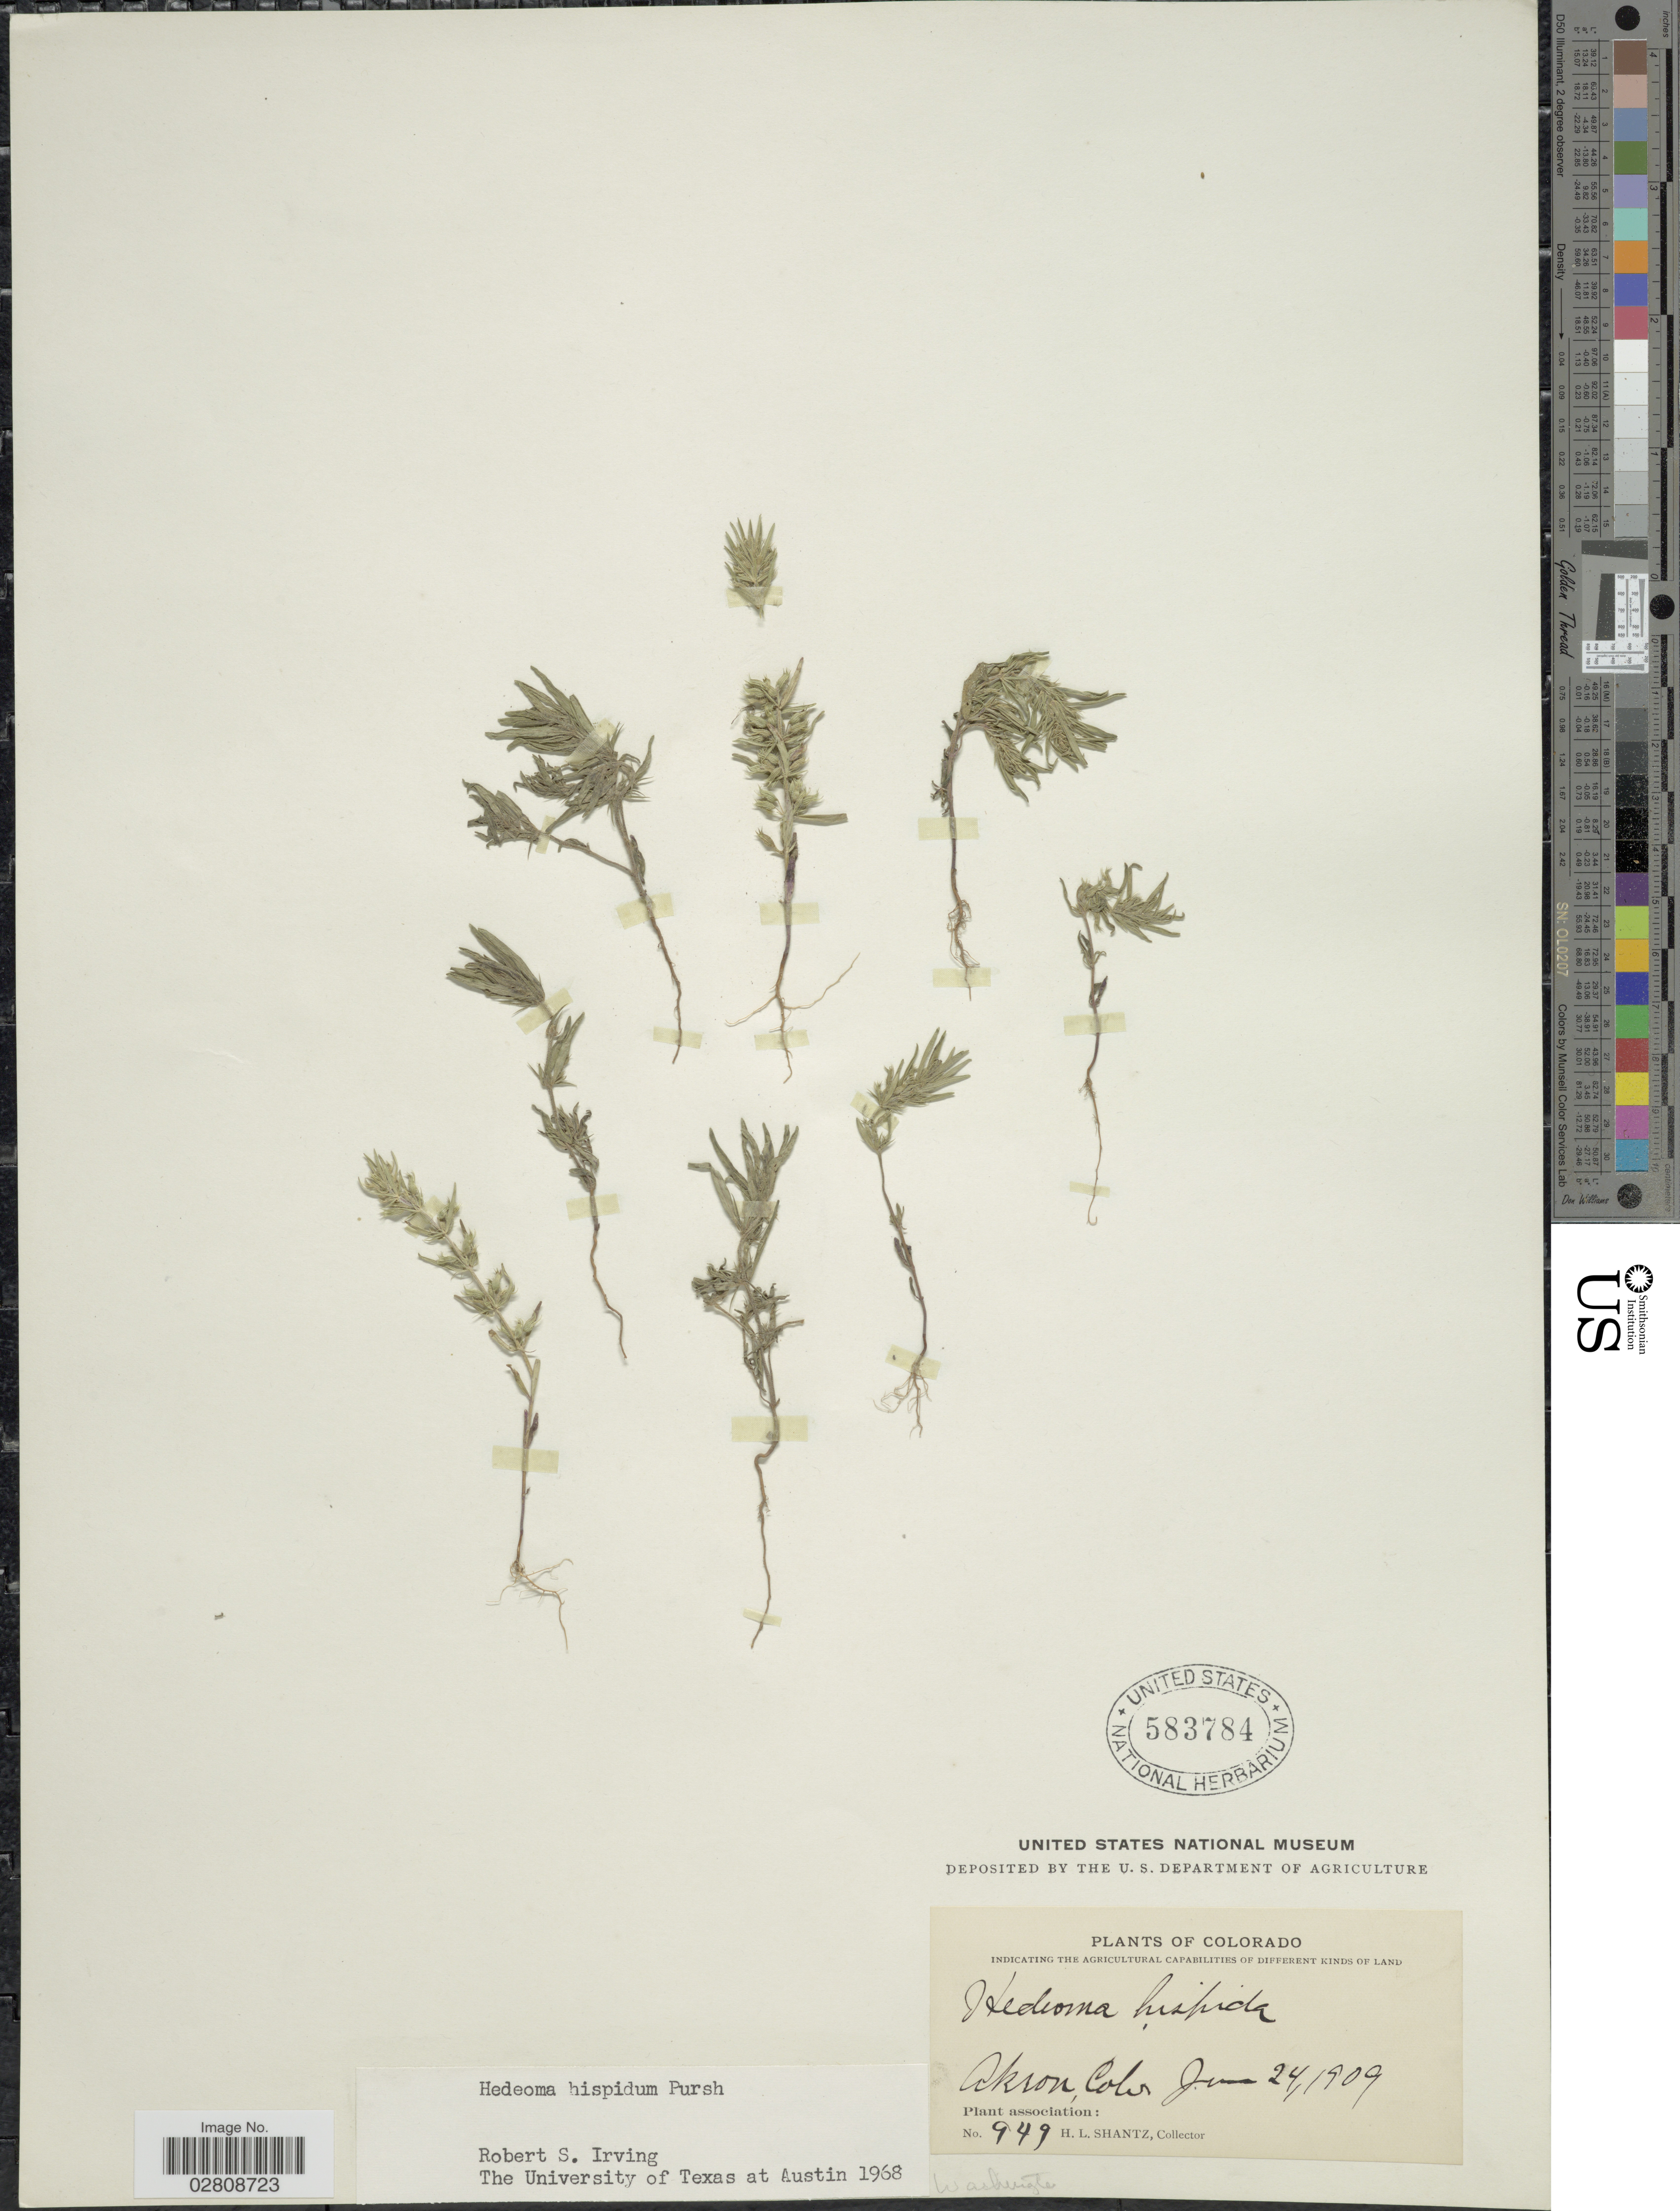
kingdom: Plantae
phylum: Tracheophyta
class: Magnoliopsida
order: Lamiales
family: Lamiaceae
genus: Hedeoma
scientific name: Hedeoma hispida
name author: Pursh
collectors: H. Shantz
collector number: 949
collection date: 1909-06-24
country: United States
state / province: Colorado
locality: Washington. Akron Colo.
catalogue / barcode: US 583784